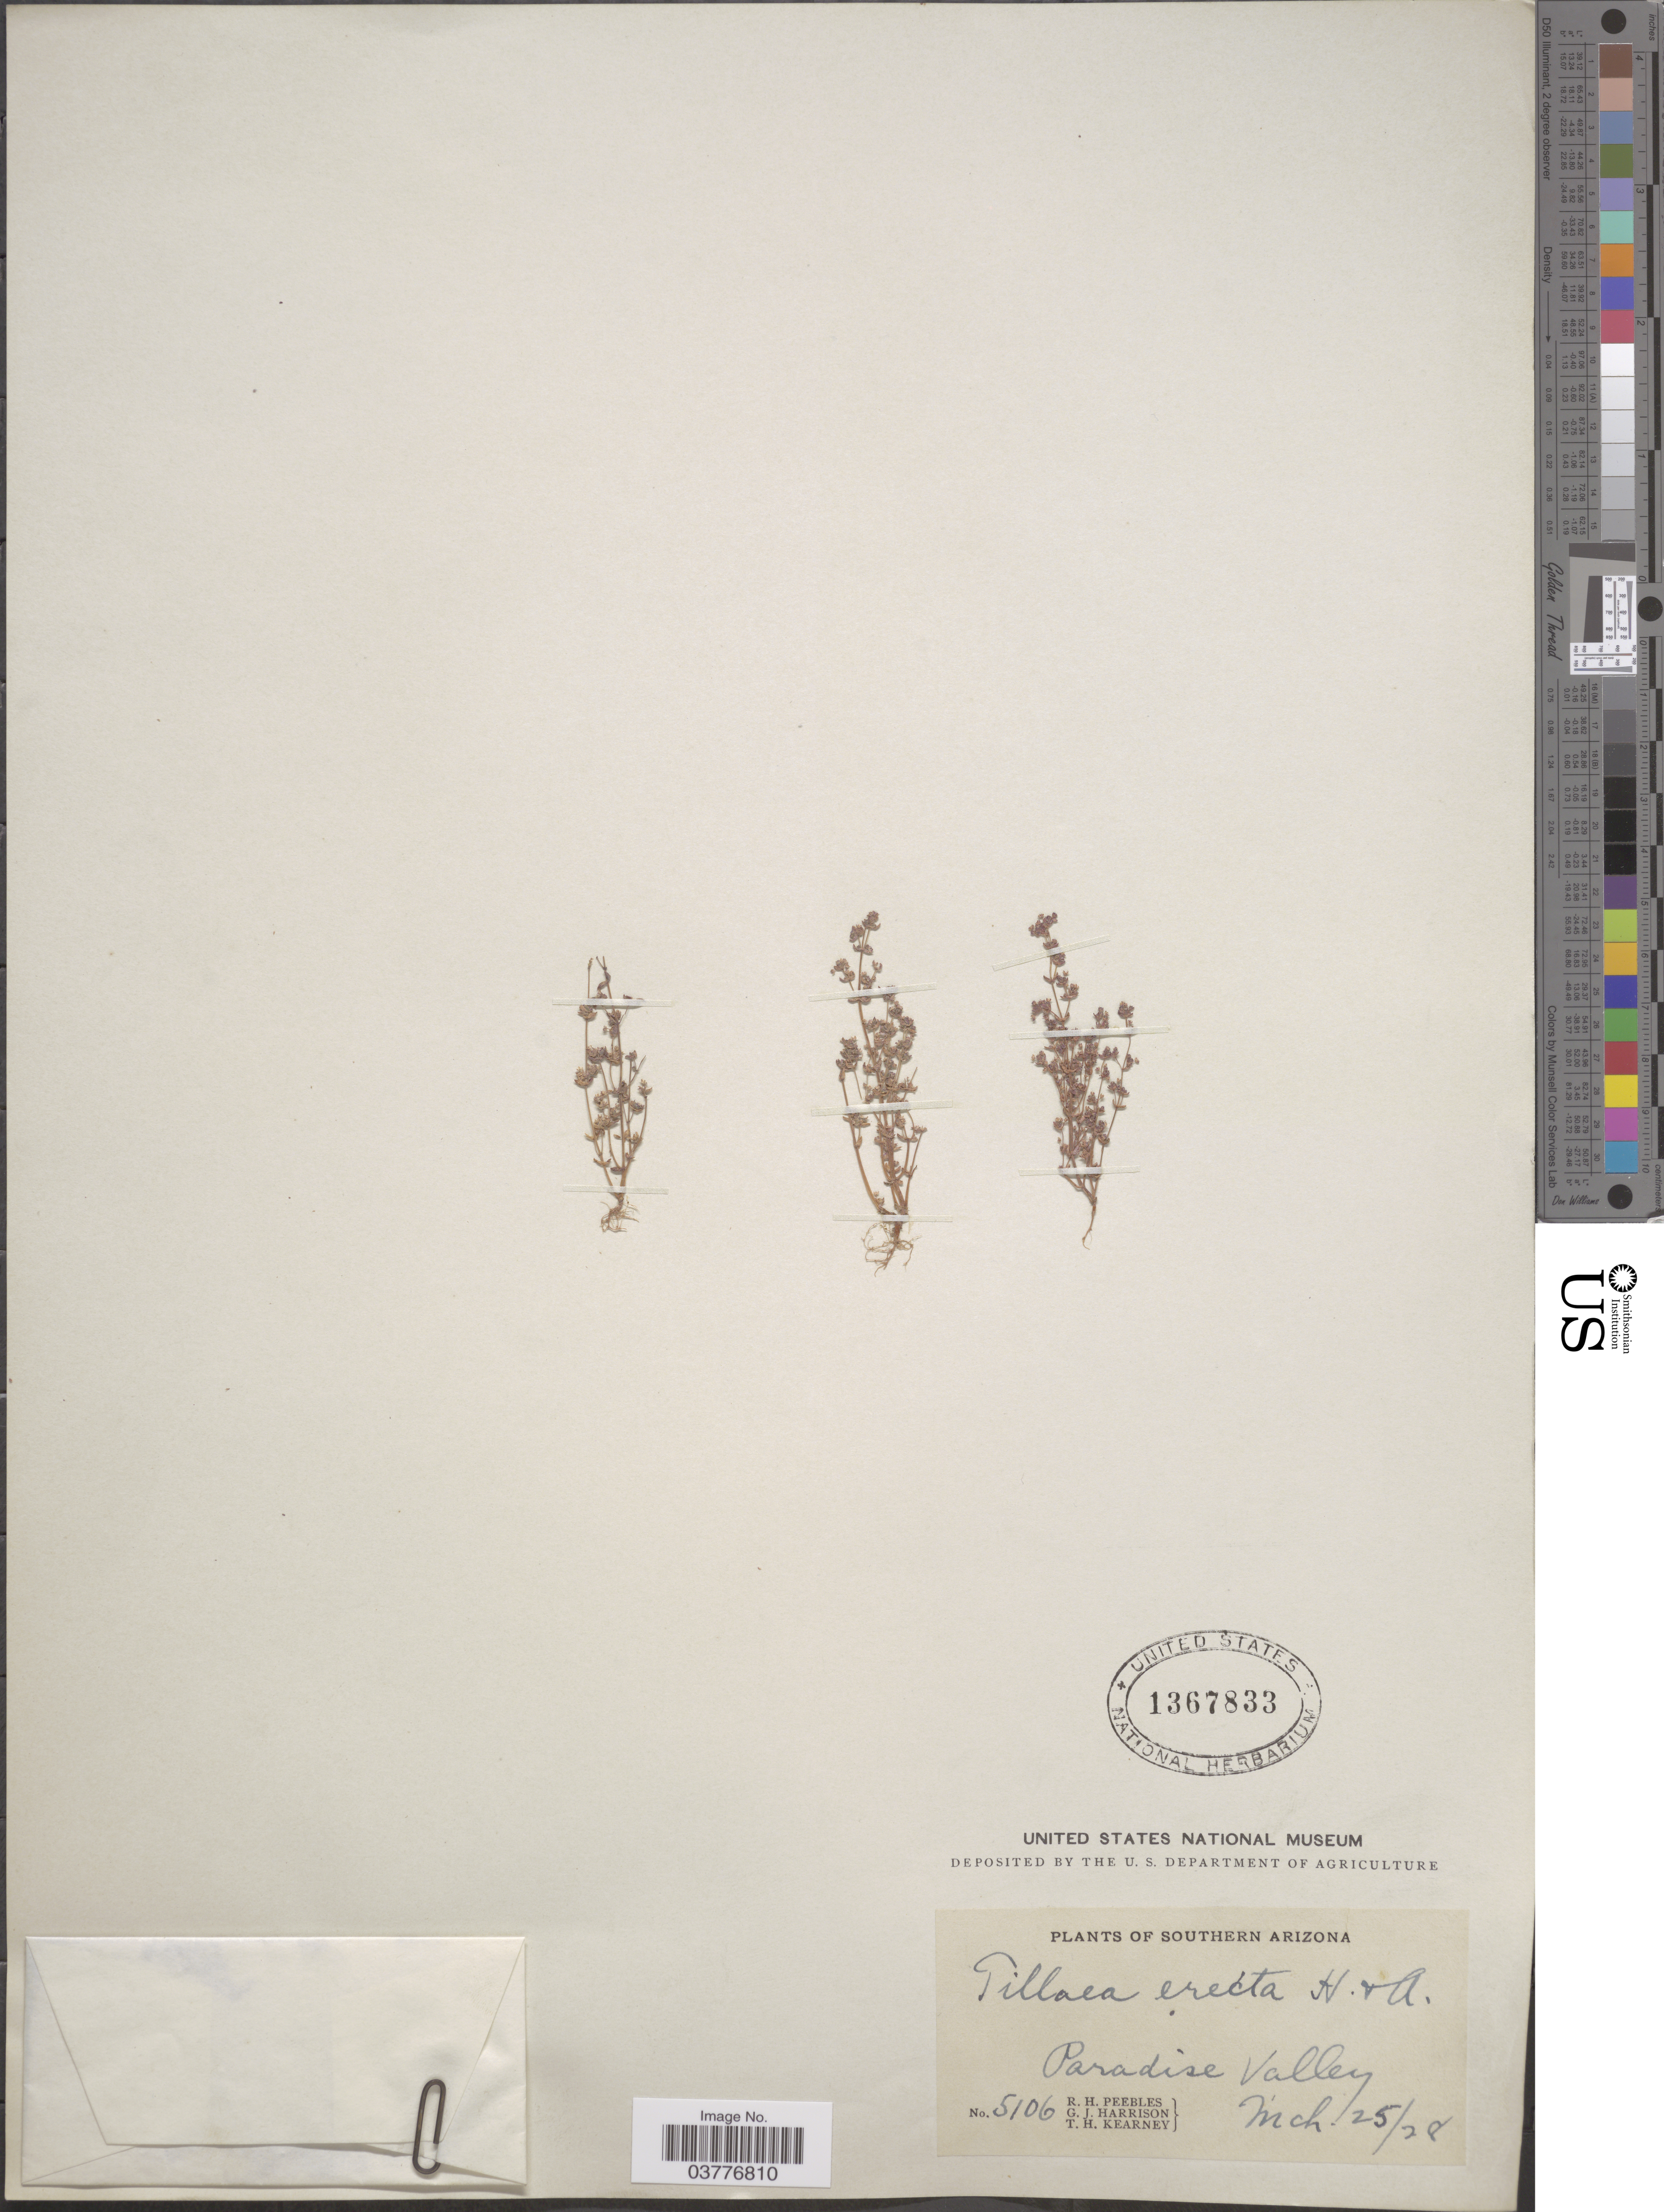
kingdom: Plantae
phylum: Tracheophyta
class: Magnoliopsida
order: Saxifragales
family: Crassulaceae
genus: Crassula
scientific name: Crassula connata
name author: (Ruiz & Pav.) A. Berger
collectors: R. H. Peebles, G. J. Harrison & T. H. Kearney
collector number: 5106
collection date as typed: Transcribed d/m/y: 25/3/28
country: United States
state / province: Arizona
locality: Southern Arizona. Paradise Valley.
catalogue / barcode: US 1367833